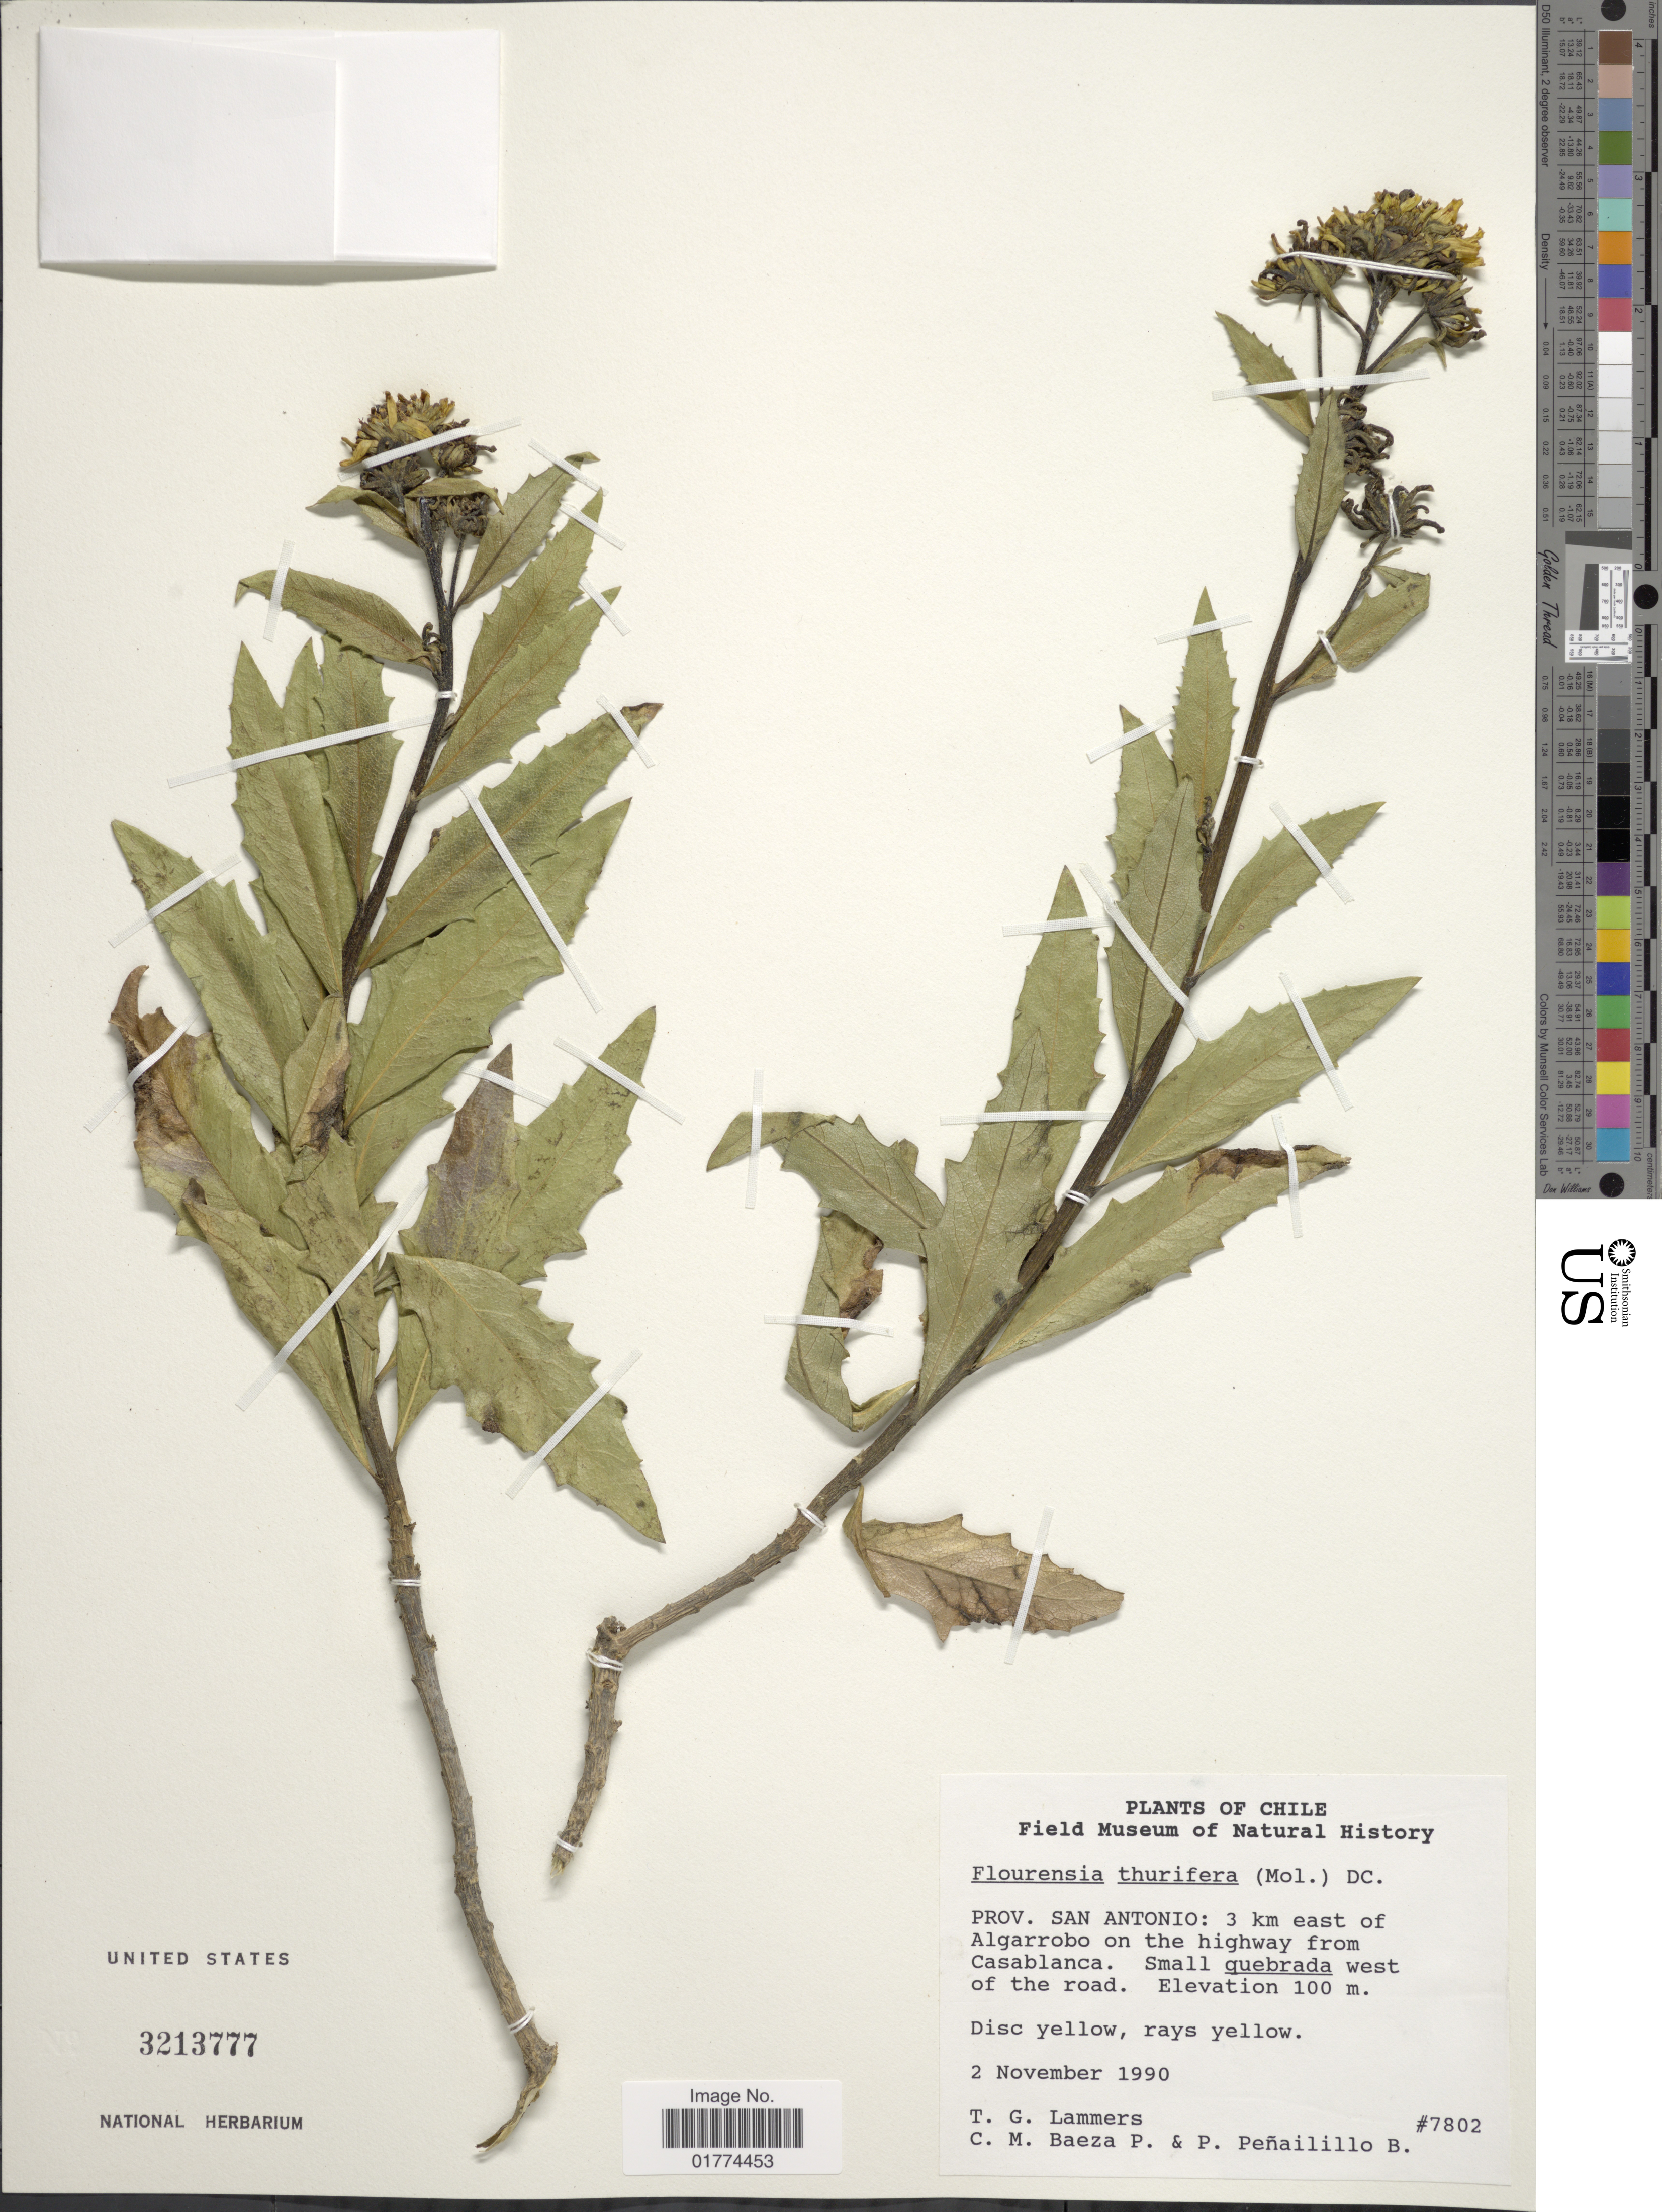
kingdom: Plantae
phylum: Tracheophyta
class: Magnoliopsida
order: Asterales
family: Asteraceae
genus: Flourensia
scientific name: Flourensia thurifera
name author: (Molina) DC.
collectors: T. Lammers, C. Baeza & P. Peñailillo B.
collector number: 7802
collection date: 1990-11-02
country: Chile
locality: Prov. San Antonio: 3 km east of Algarrobo on the highway from Casablanca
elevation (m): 100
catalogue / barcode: US 3213777